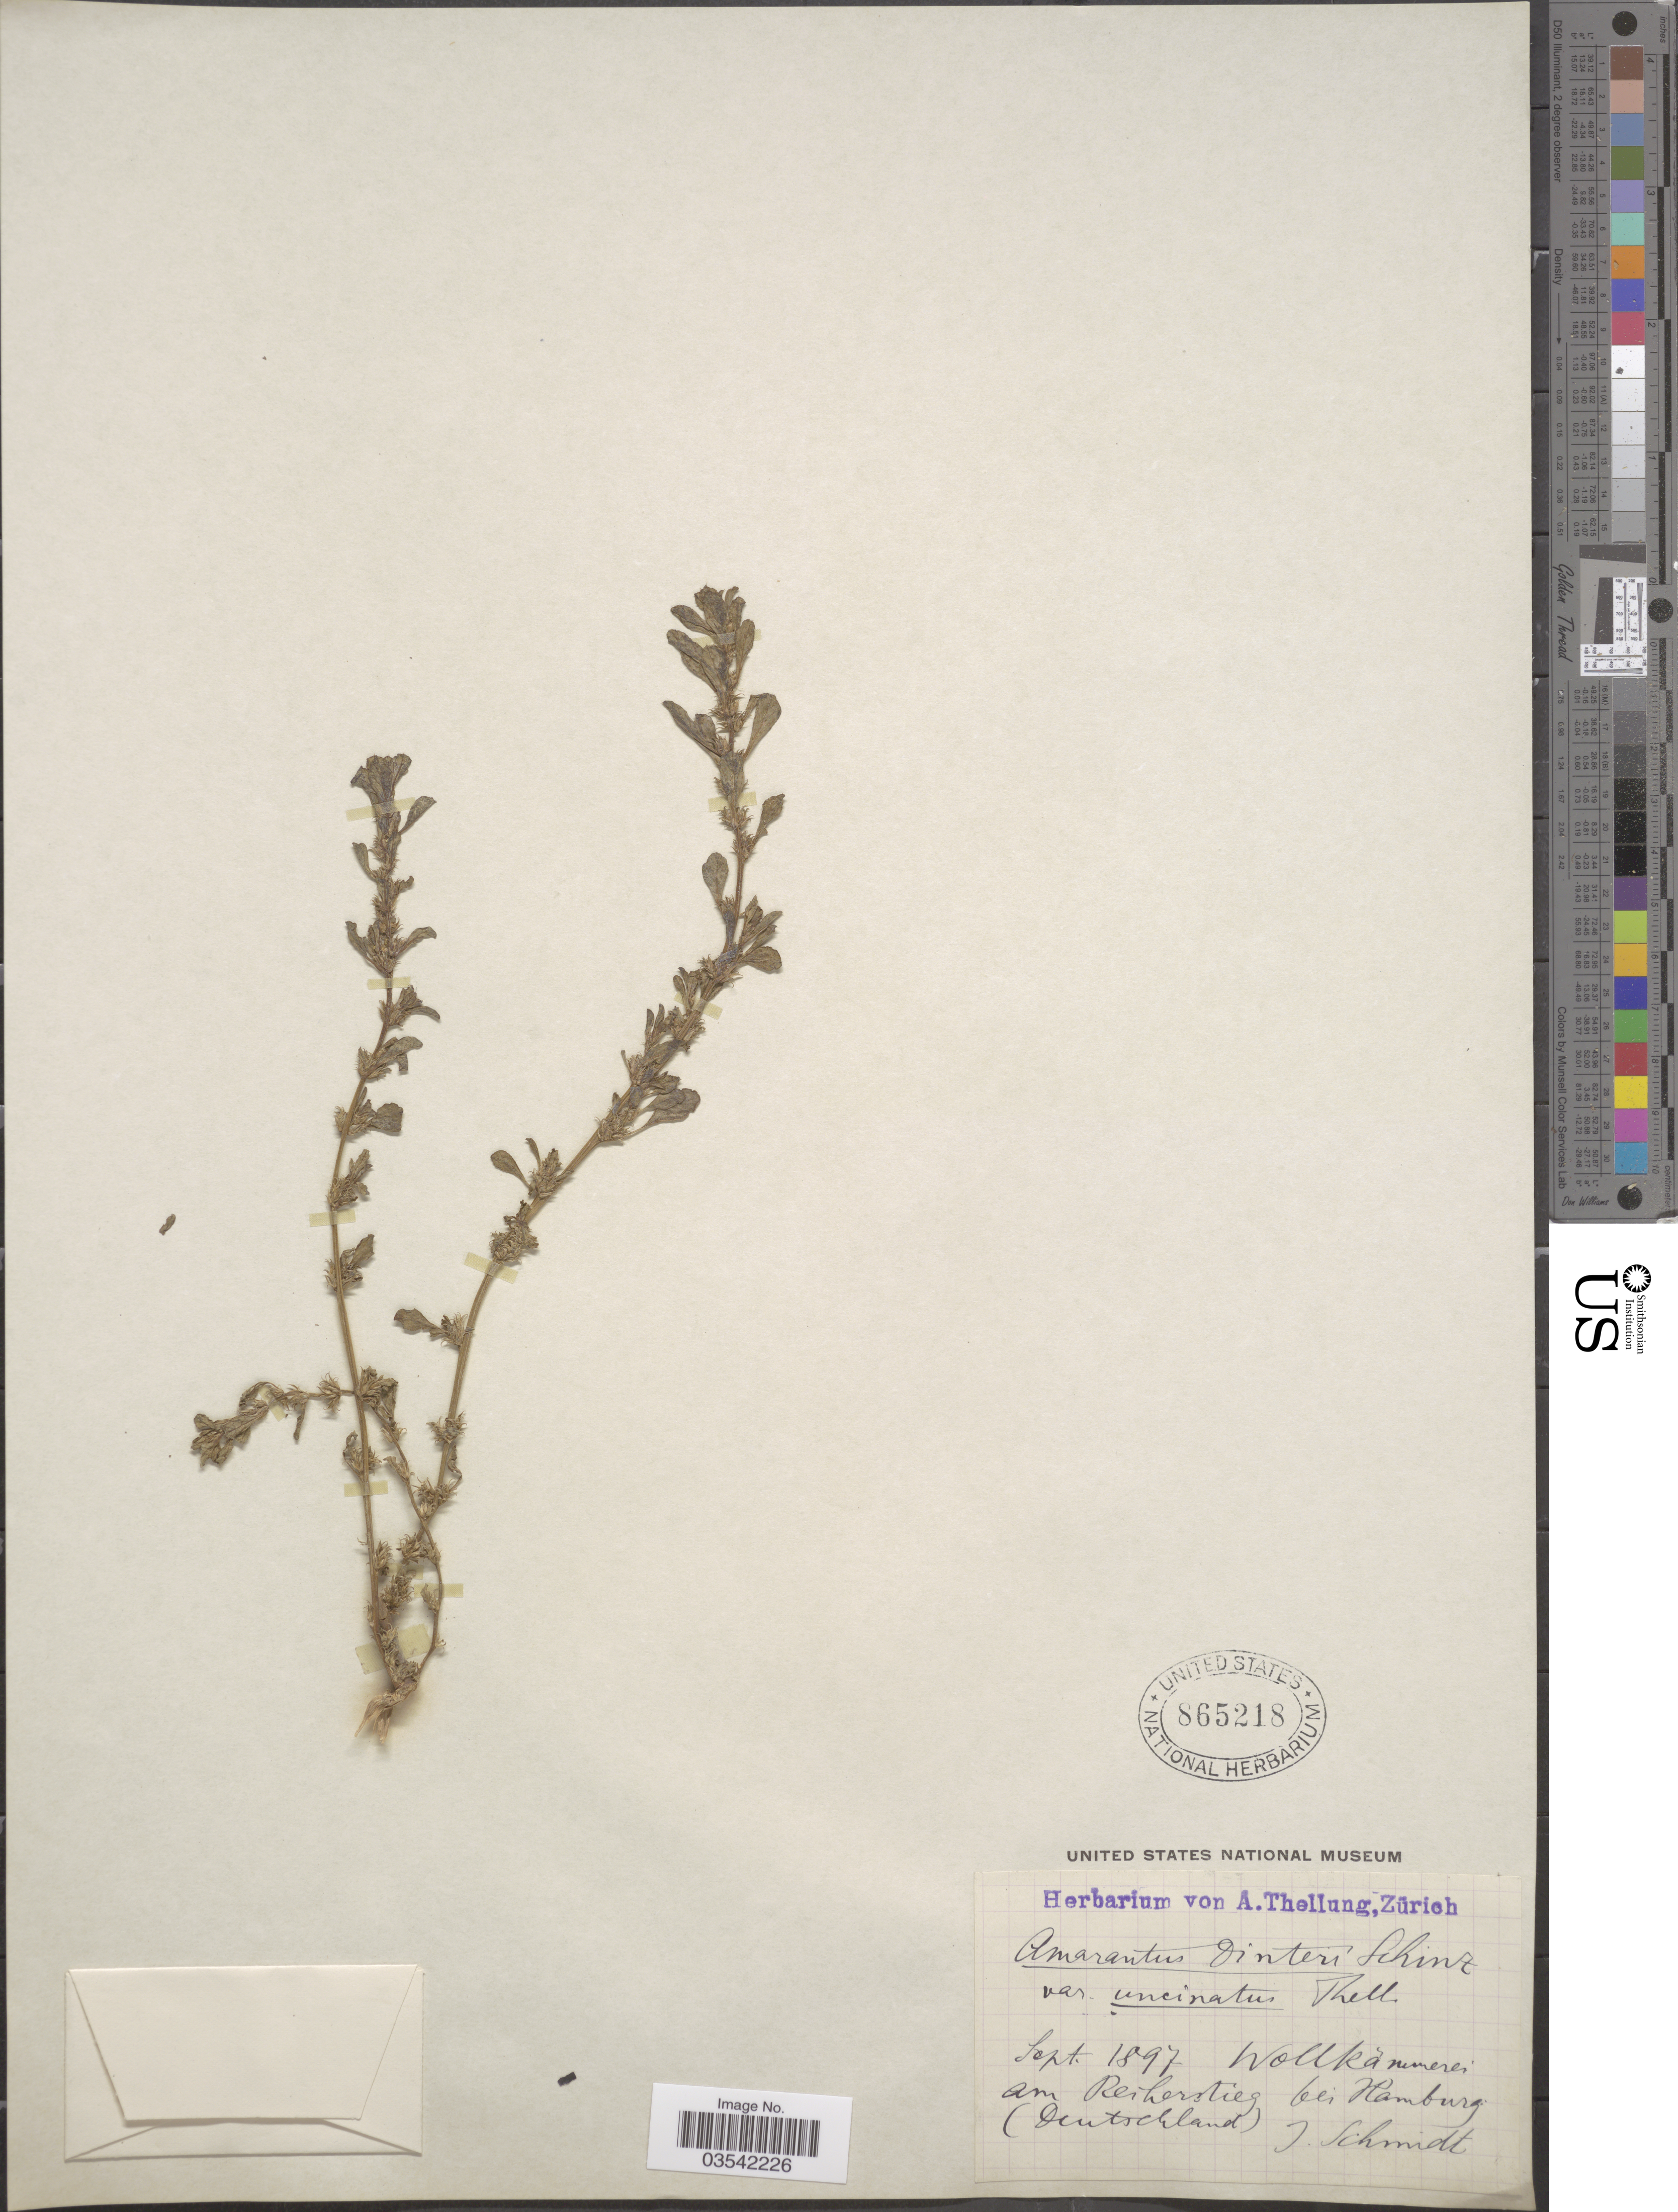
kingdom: Plantae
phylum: Tracheophyta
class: Magnoliopsida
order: Caryophyllales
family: Amaranthaceae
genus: Amaranthus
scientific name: Amaranthus dinteri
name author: Schinz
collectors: J. Schmidt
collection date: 1897-09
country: Germany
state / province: Hamburg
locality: Wollkãmmeren am Reiherstieg bei Hamburg (Deutschland).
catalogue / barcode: US 865218